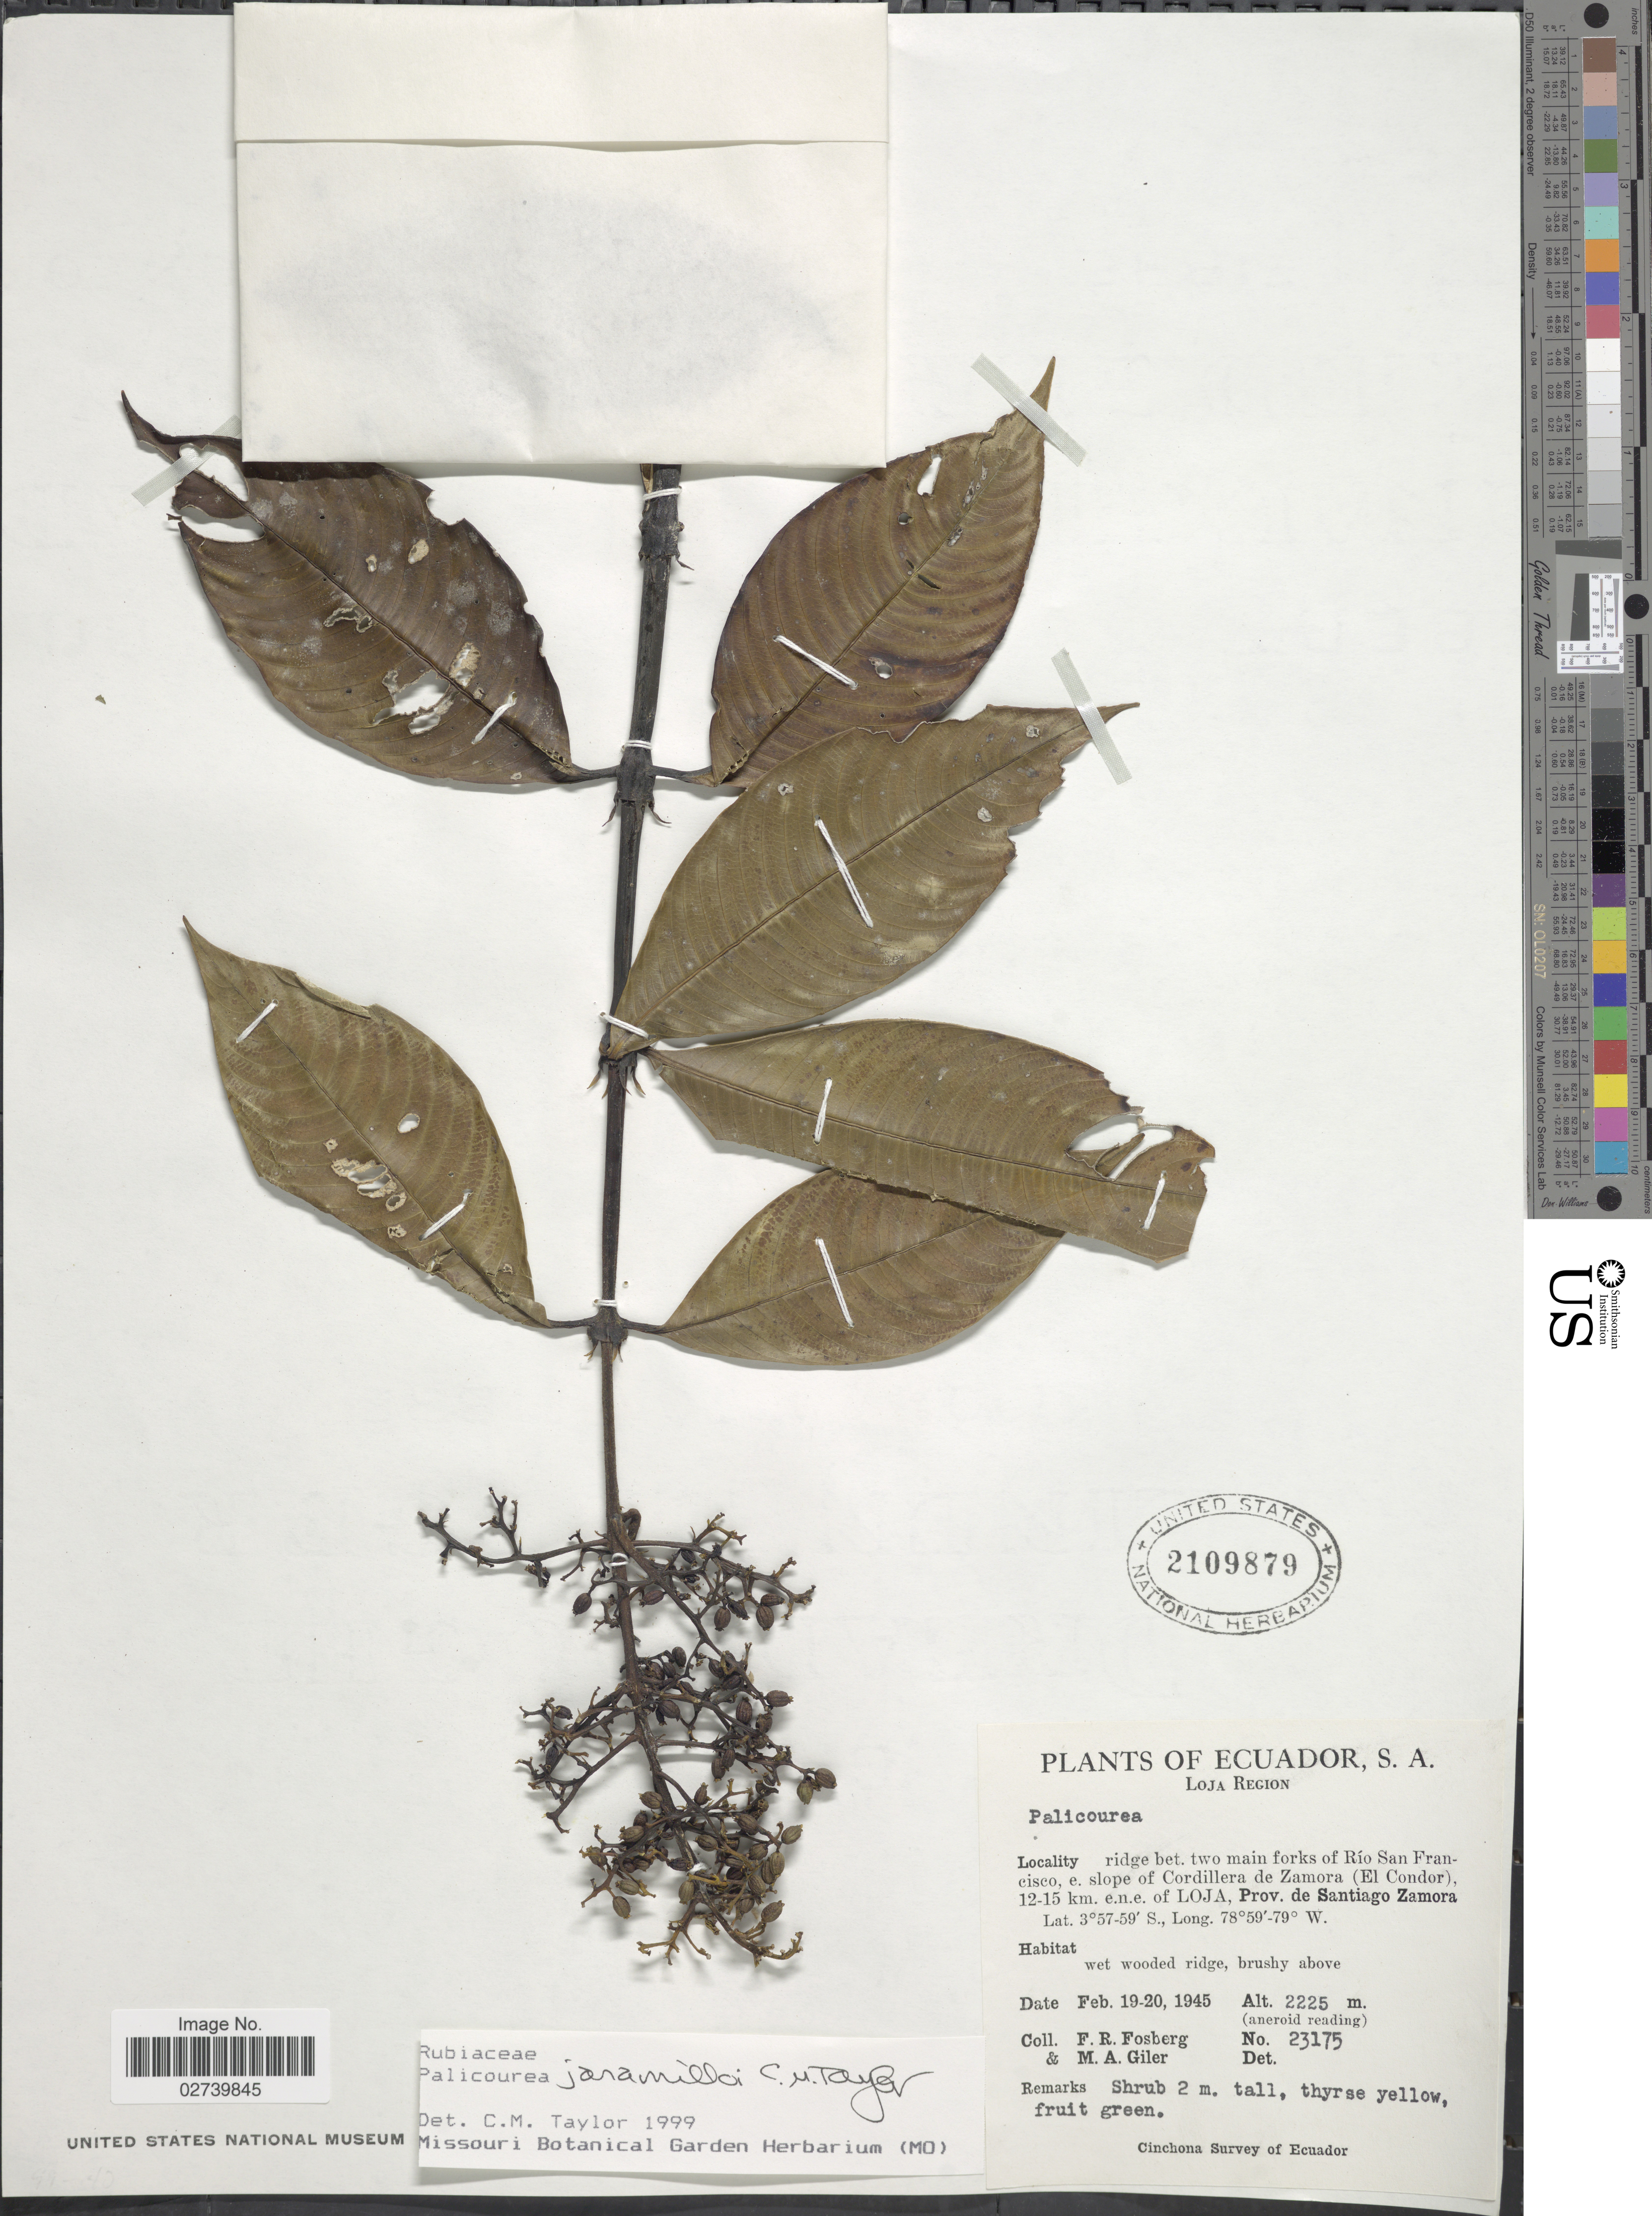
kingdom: Plantae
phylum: Tracheophyta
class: Magnoliopsida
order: Gentianales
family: Rubiaceae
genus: Palicourea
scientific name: Palicourea jaramilloi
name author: C.M. Taylor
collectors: F. R. Fosberg & M. Giler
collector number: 23175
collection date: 1945-02-19/1945-02-20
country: Ecuador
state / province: Loja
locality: Ridge bet. two main forks of Río San Francisco, e. slope of Cordillera de Zamora (El Condor), 12-15 km. e.n.e. of Loja. Prov. de Santiago Zamora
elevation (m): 2225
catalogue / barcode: US 2109879